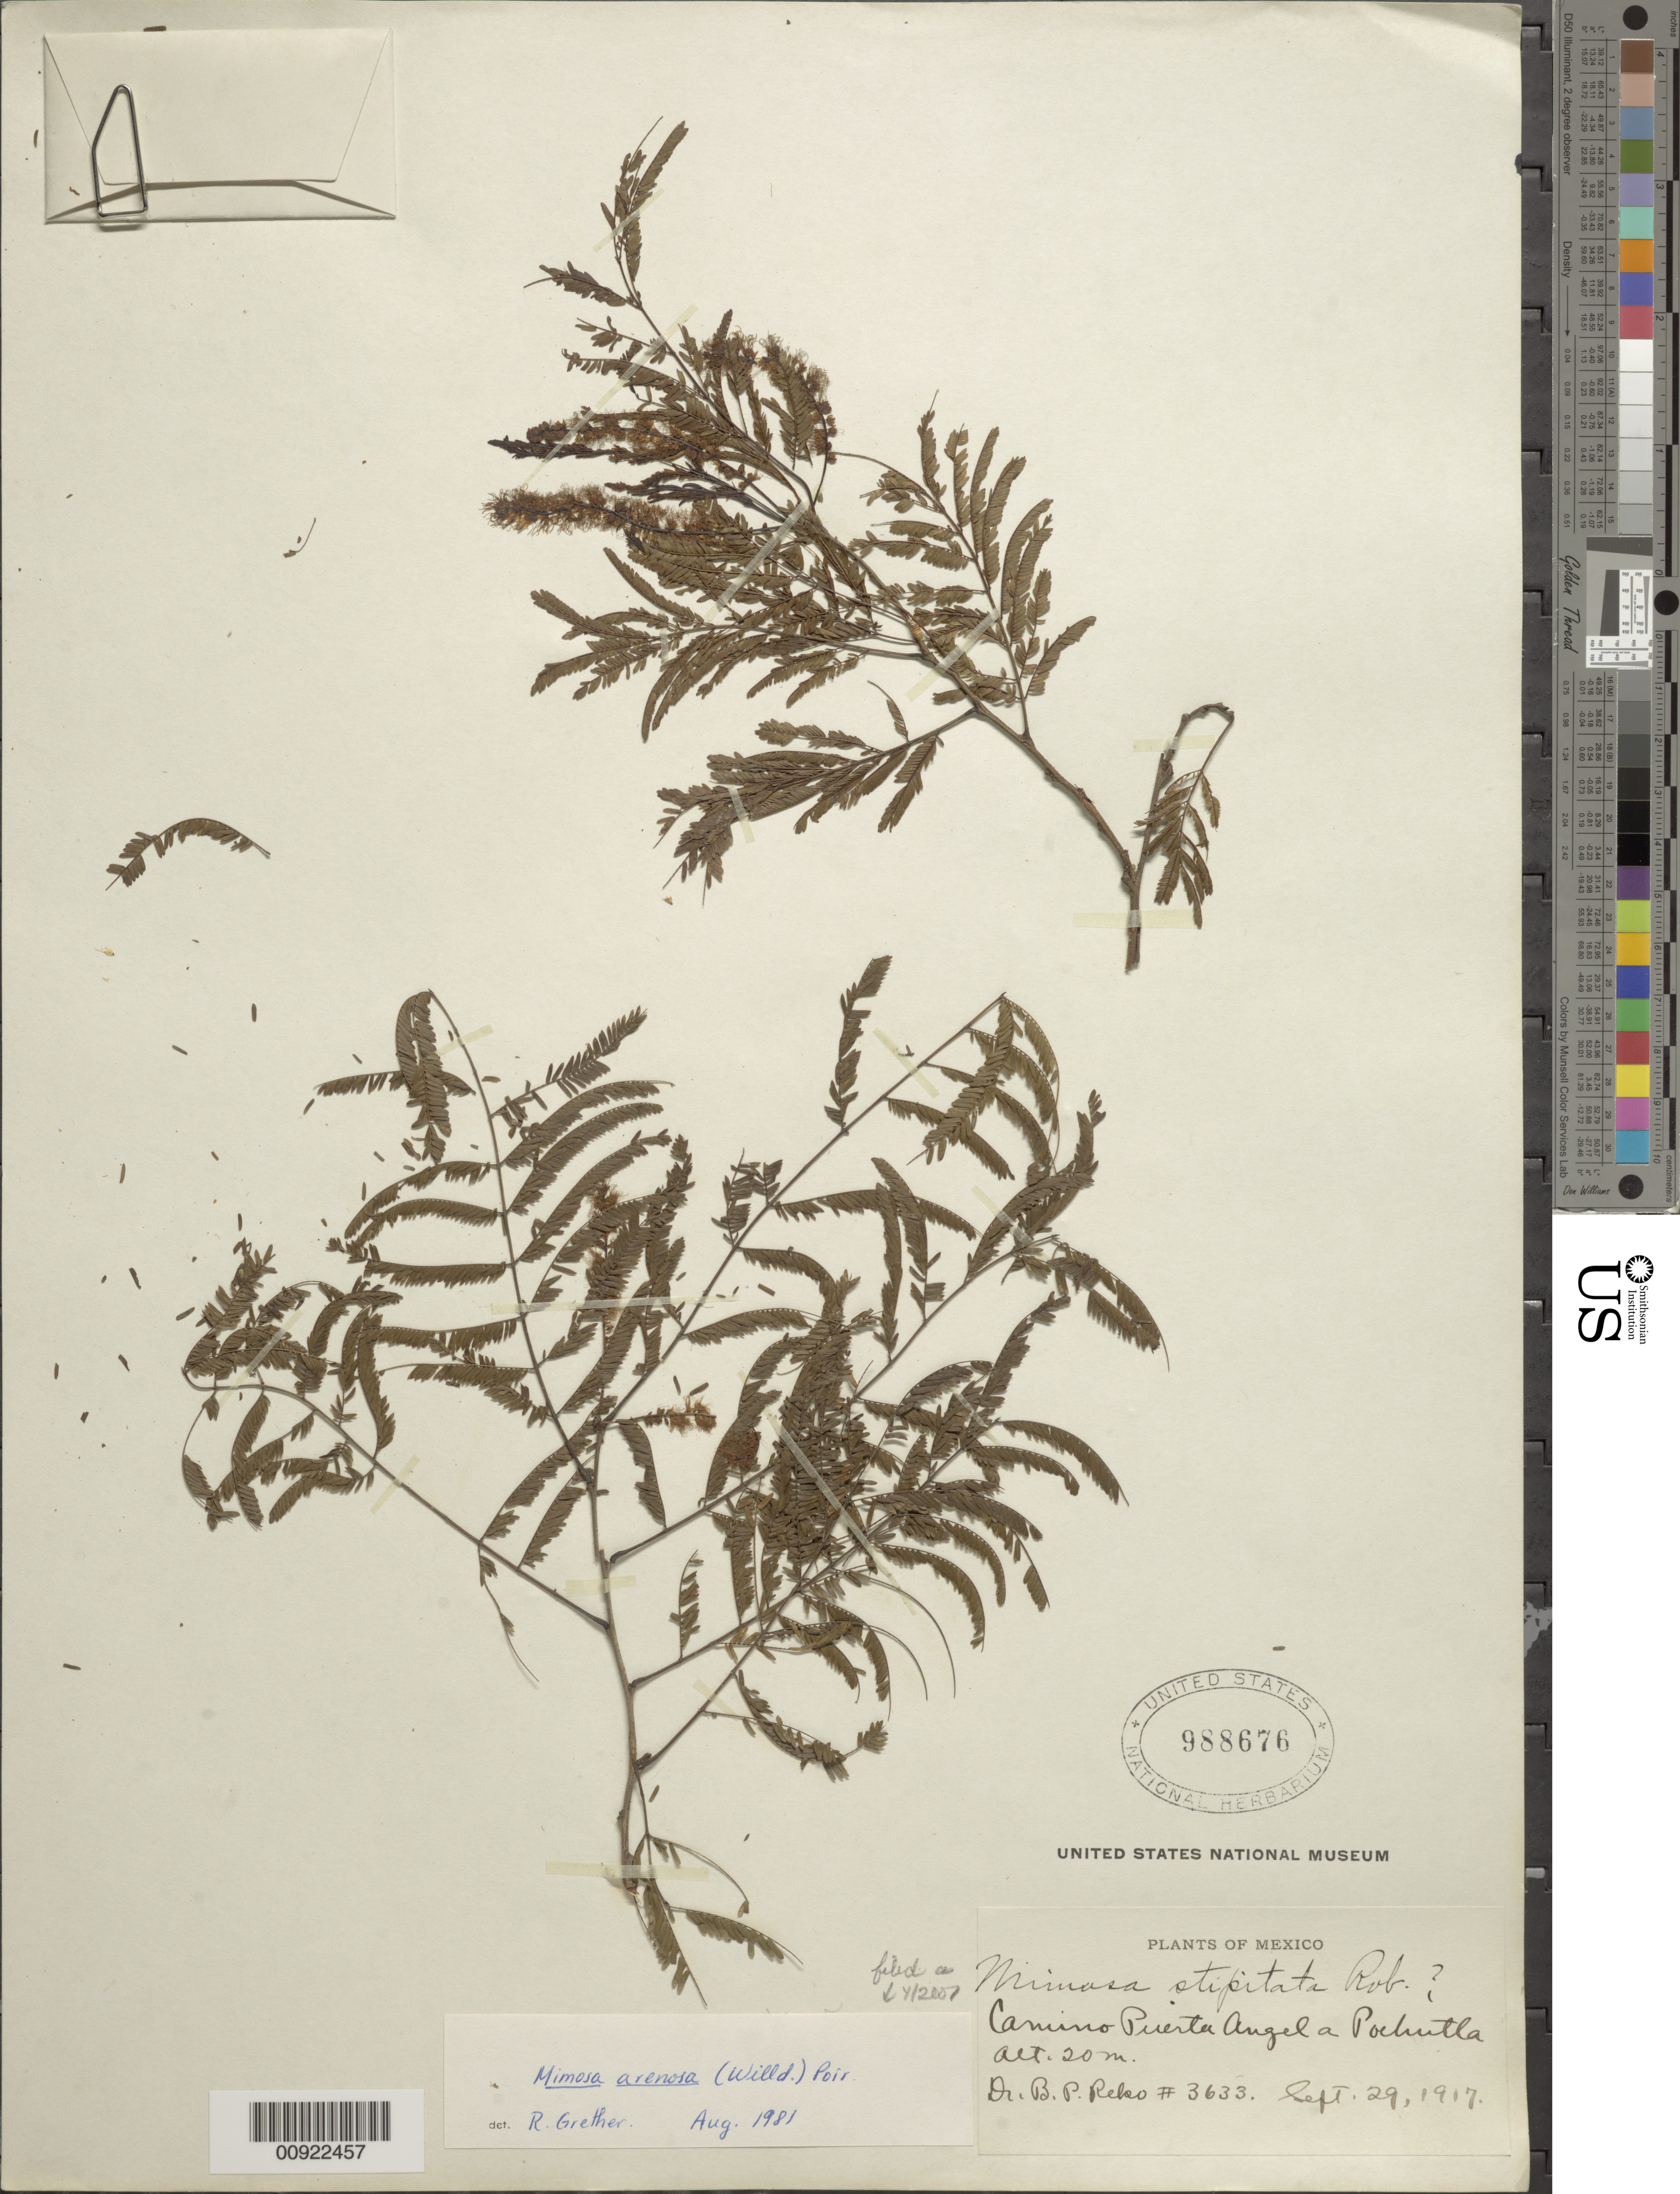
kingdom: Plantae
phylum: Tracheophyta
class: Magnoliopsida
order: Fabales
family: Fabaceae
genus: Mimosa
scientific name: Mimosa arenosa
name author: (Willd.) Poir.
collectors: B. P. Reko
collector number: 3633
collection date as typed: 29 Sep 1917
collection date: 1917-09-29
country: Mexico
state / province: Oaxaca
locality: Camino Puerto Angel a Pochutla.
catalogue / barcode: US 988676